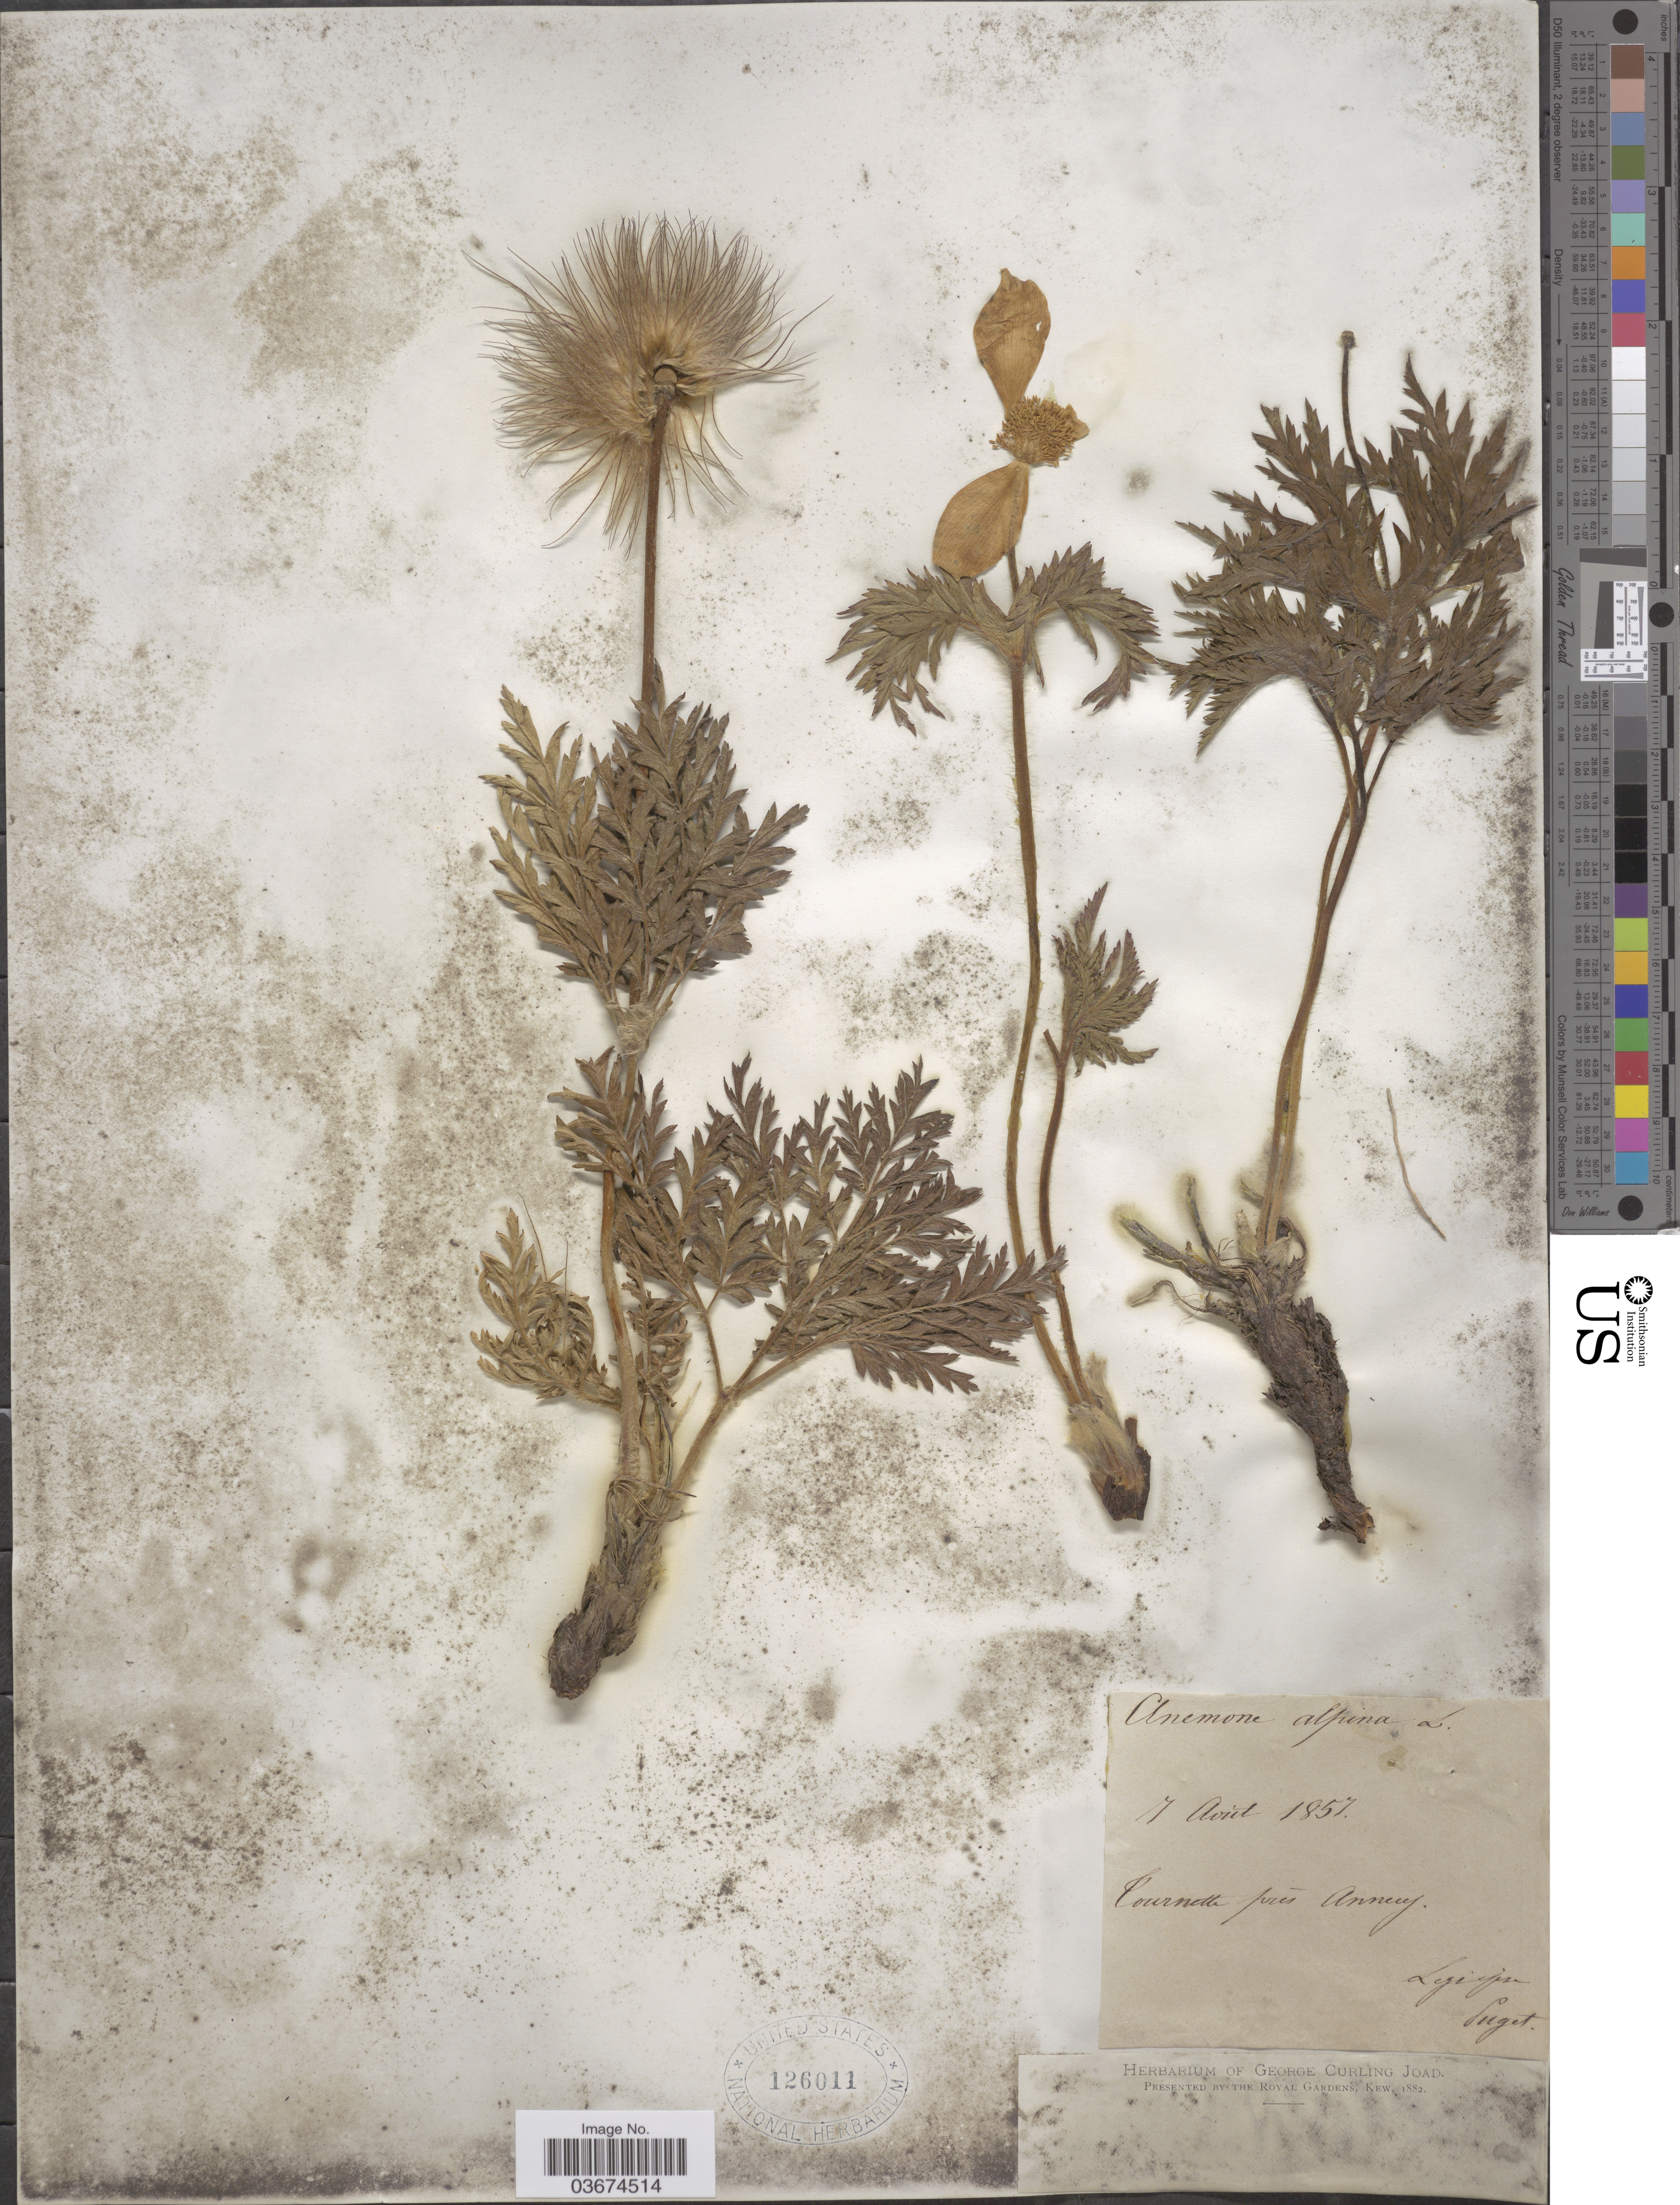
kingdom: Plantae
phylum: Tracheophyta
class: Magnoliopsida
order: Ranunculales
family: Ranunculaceae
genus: Pulsatilla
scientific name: Pulsatilla alpina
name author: Delarbre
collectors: -. Puget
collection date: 1857-08-17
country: France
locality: Cournette prés Annecy.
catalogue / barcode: US 126011